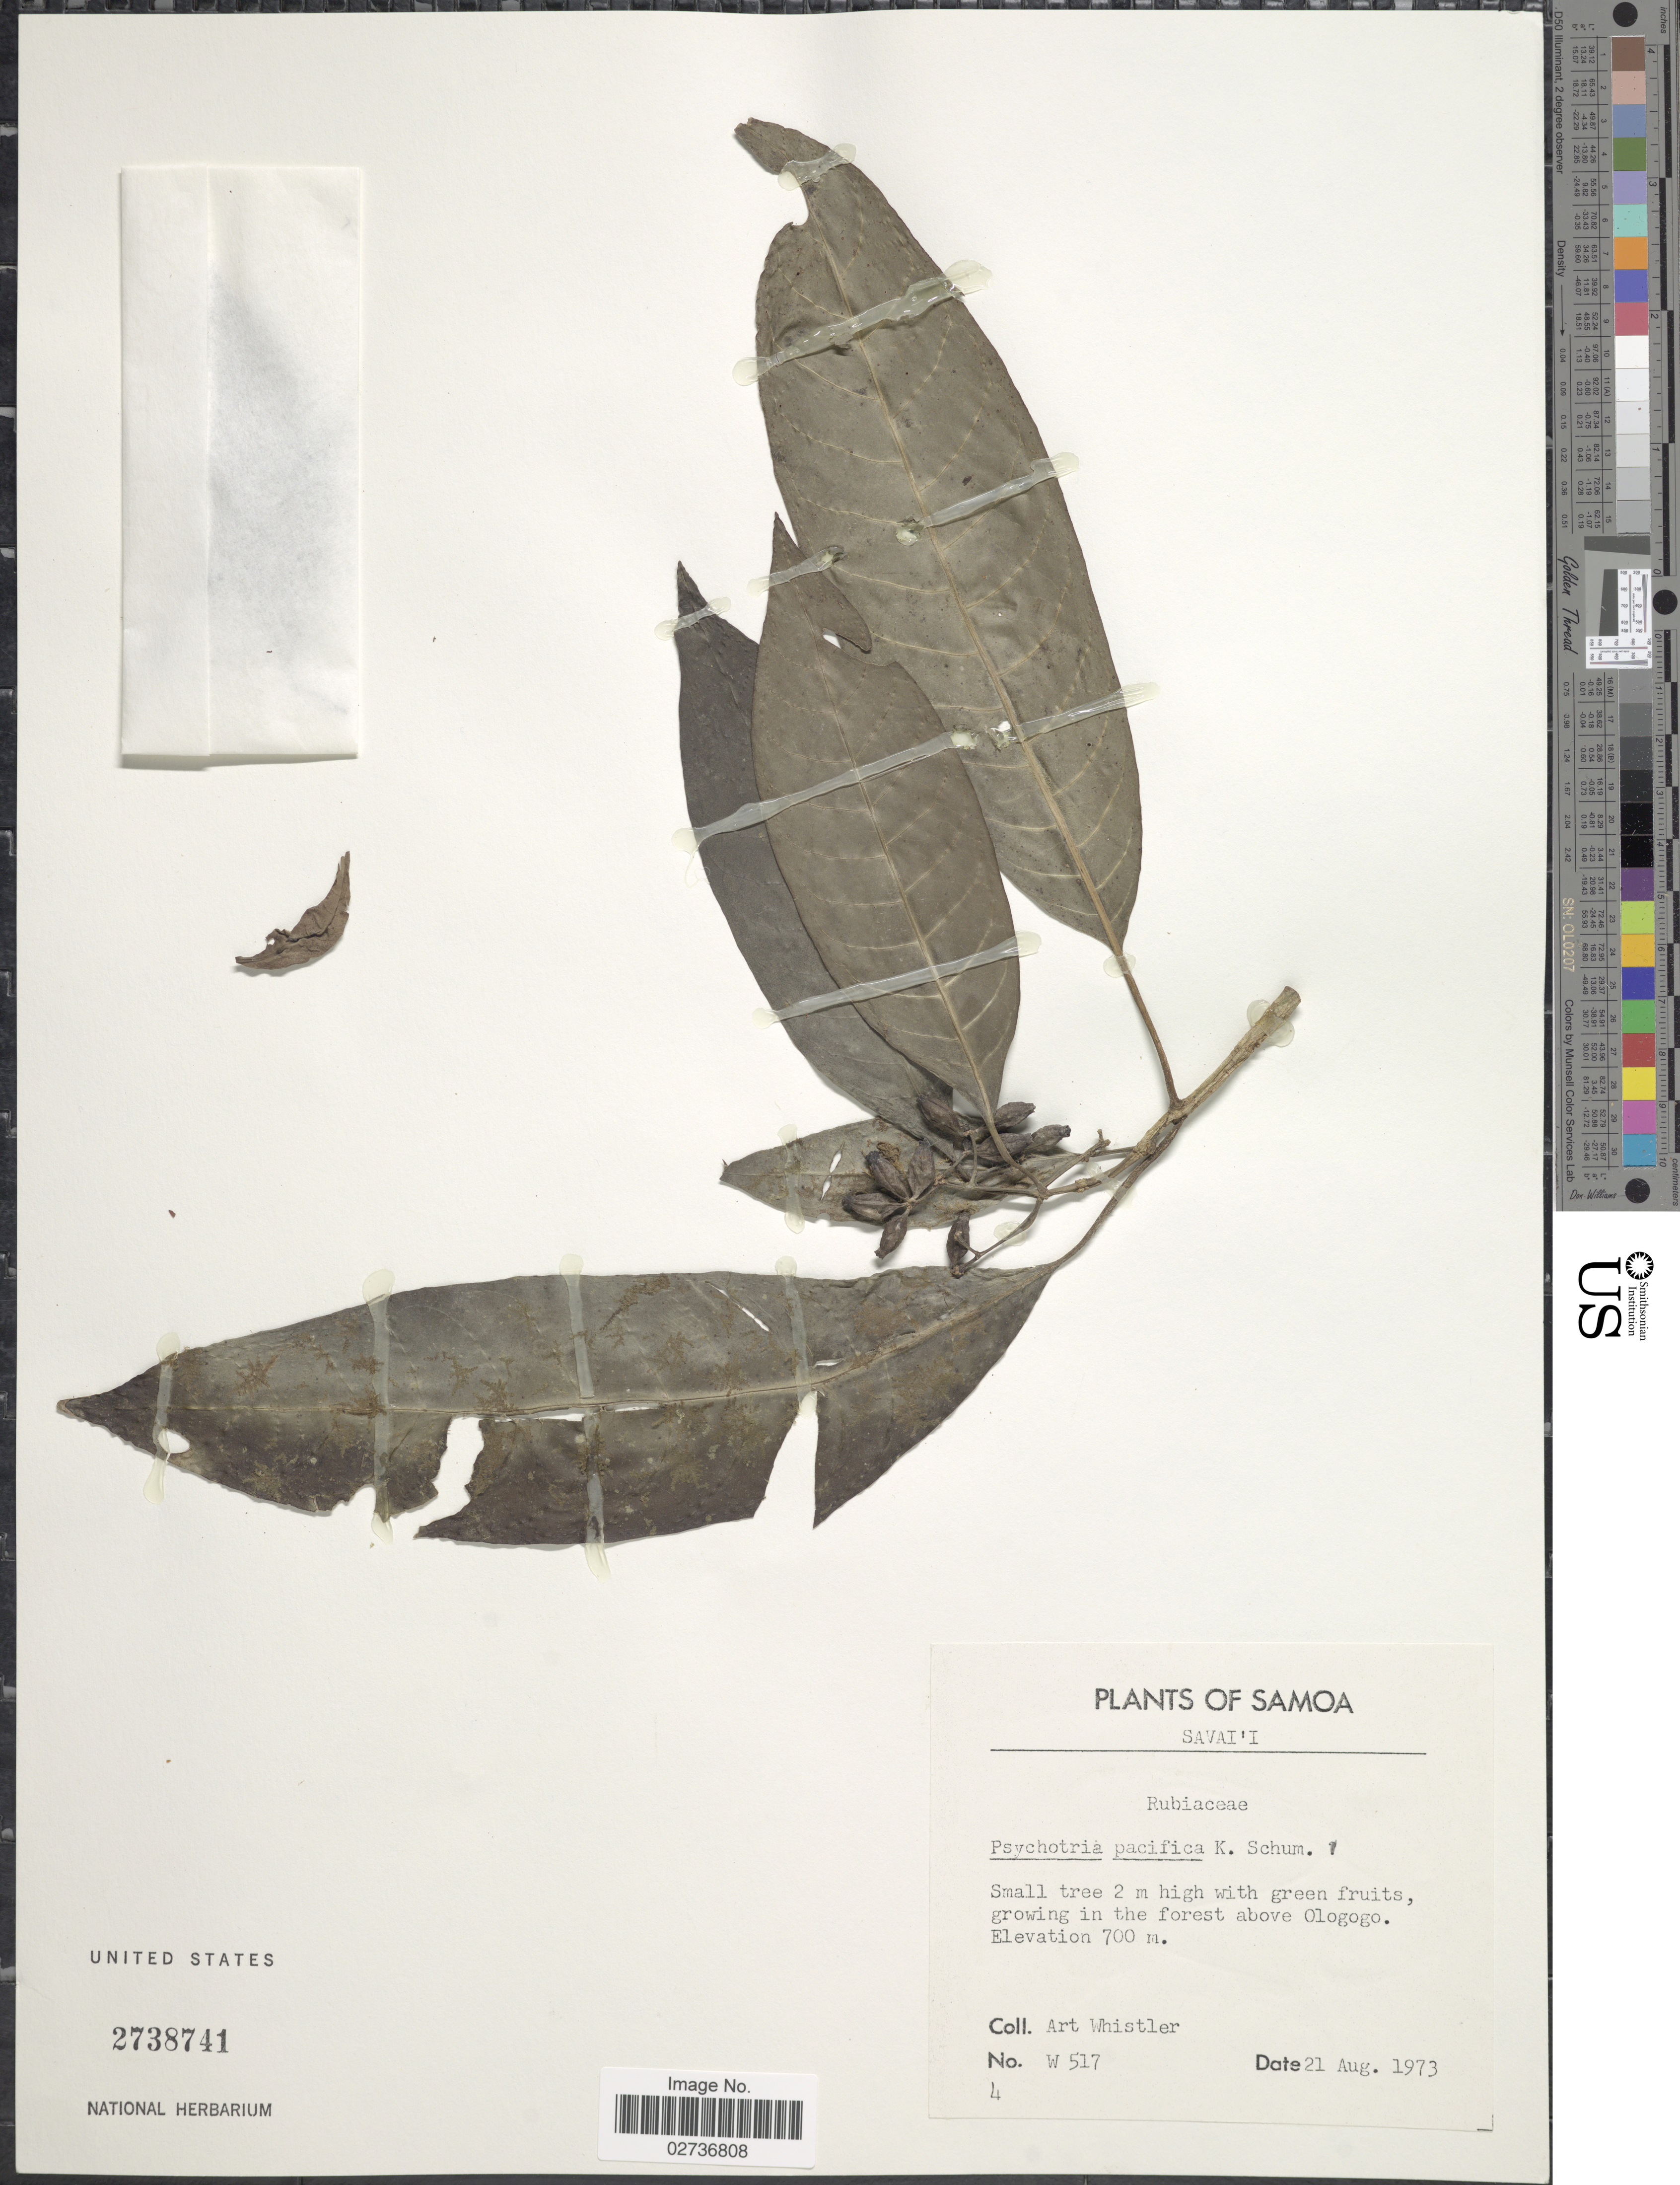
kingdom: Plantae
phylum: Tracheophyta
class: Magnoliopsida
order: Gentianales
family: Rubiaceae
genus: Psychotria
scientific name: Psychotria pacifica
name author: K. Schum.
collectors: A. Whistler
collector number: W 517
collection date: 1973-08-21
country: Samoa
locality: Samoa. Savai'i. Growing in the forest above Ologogo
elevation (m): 700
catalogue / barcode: US 2738741